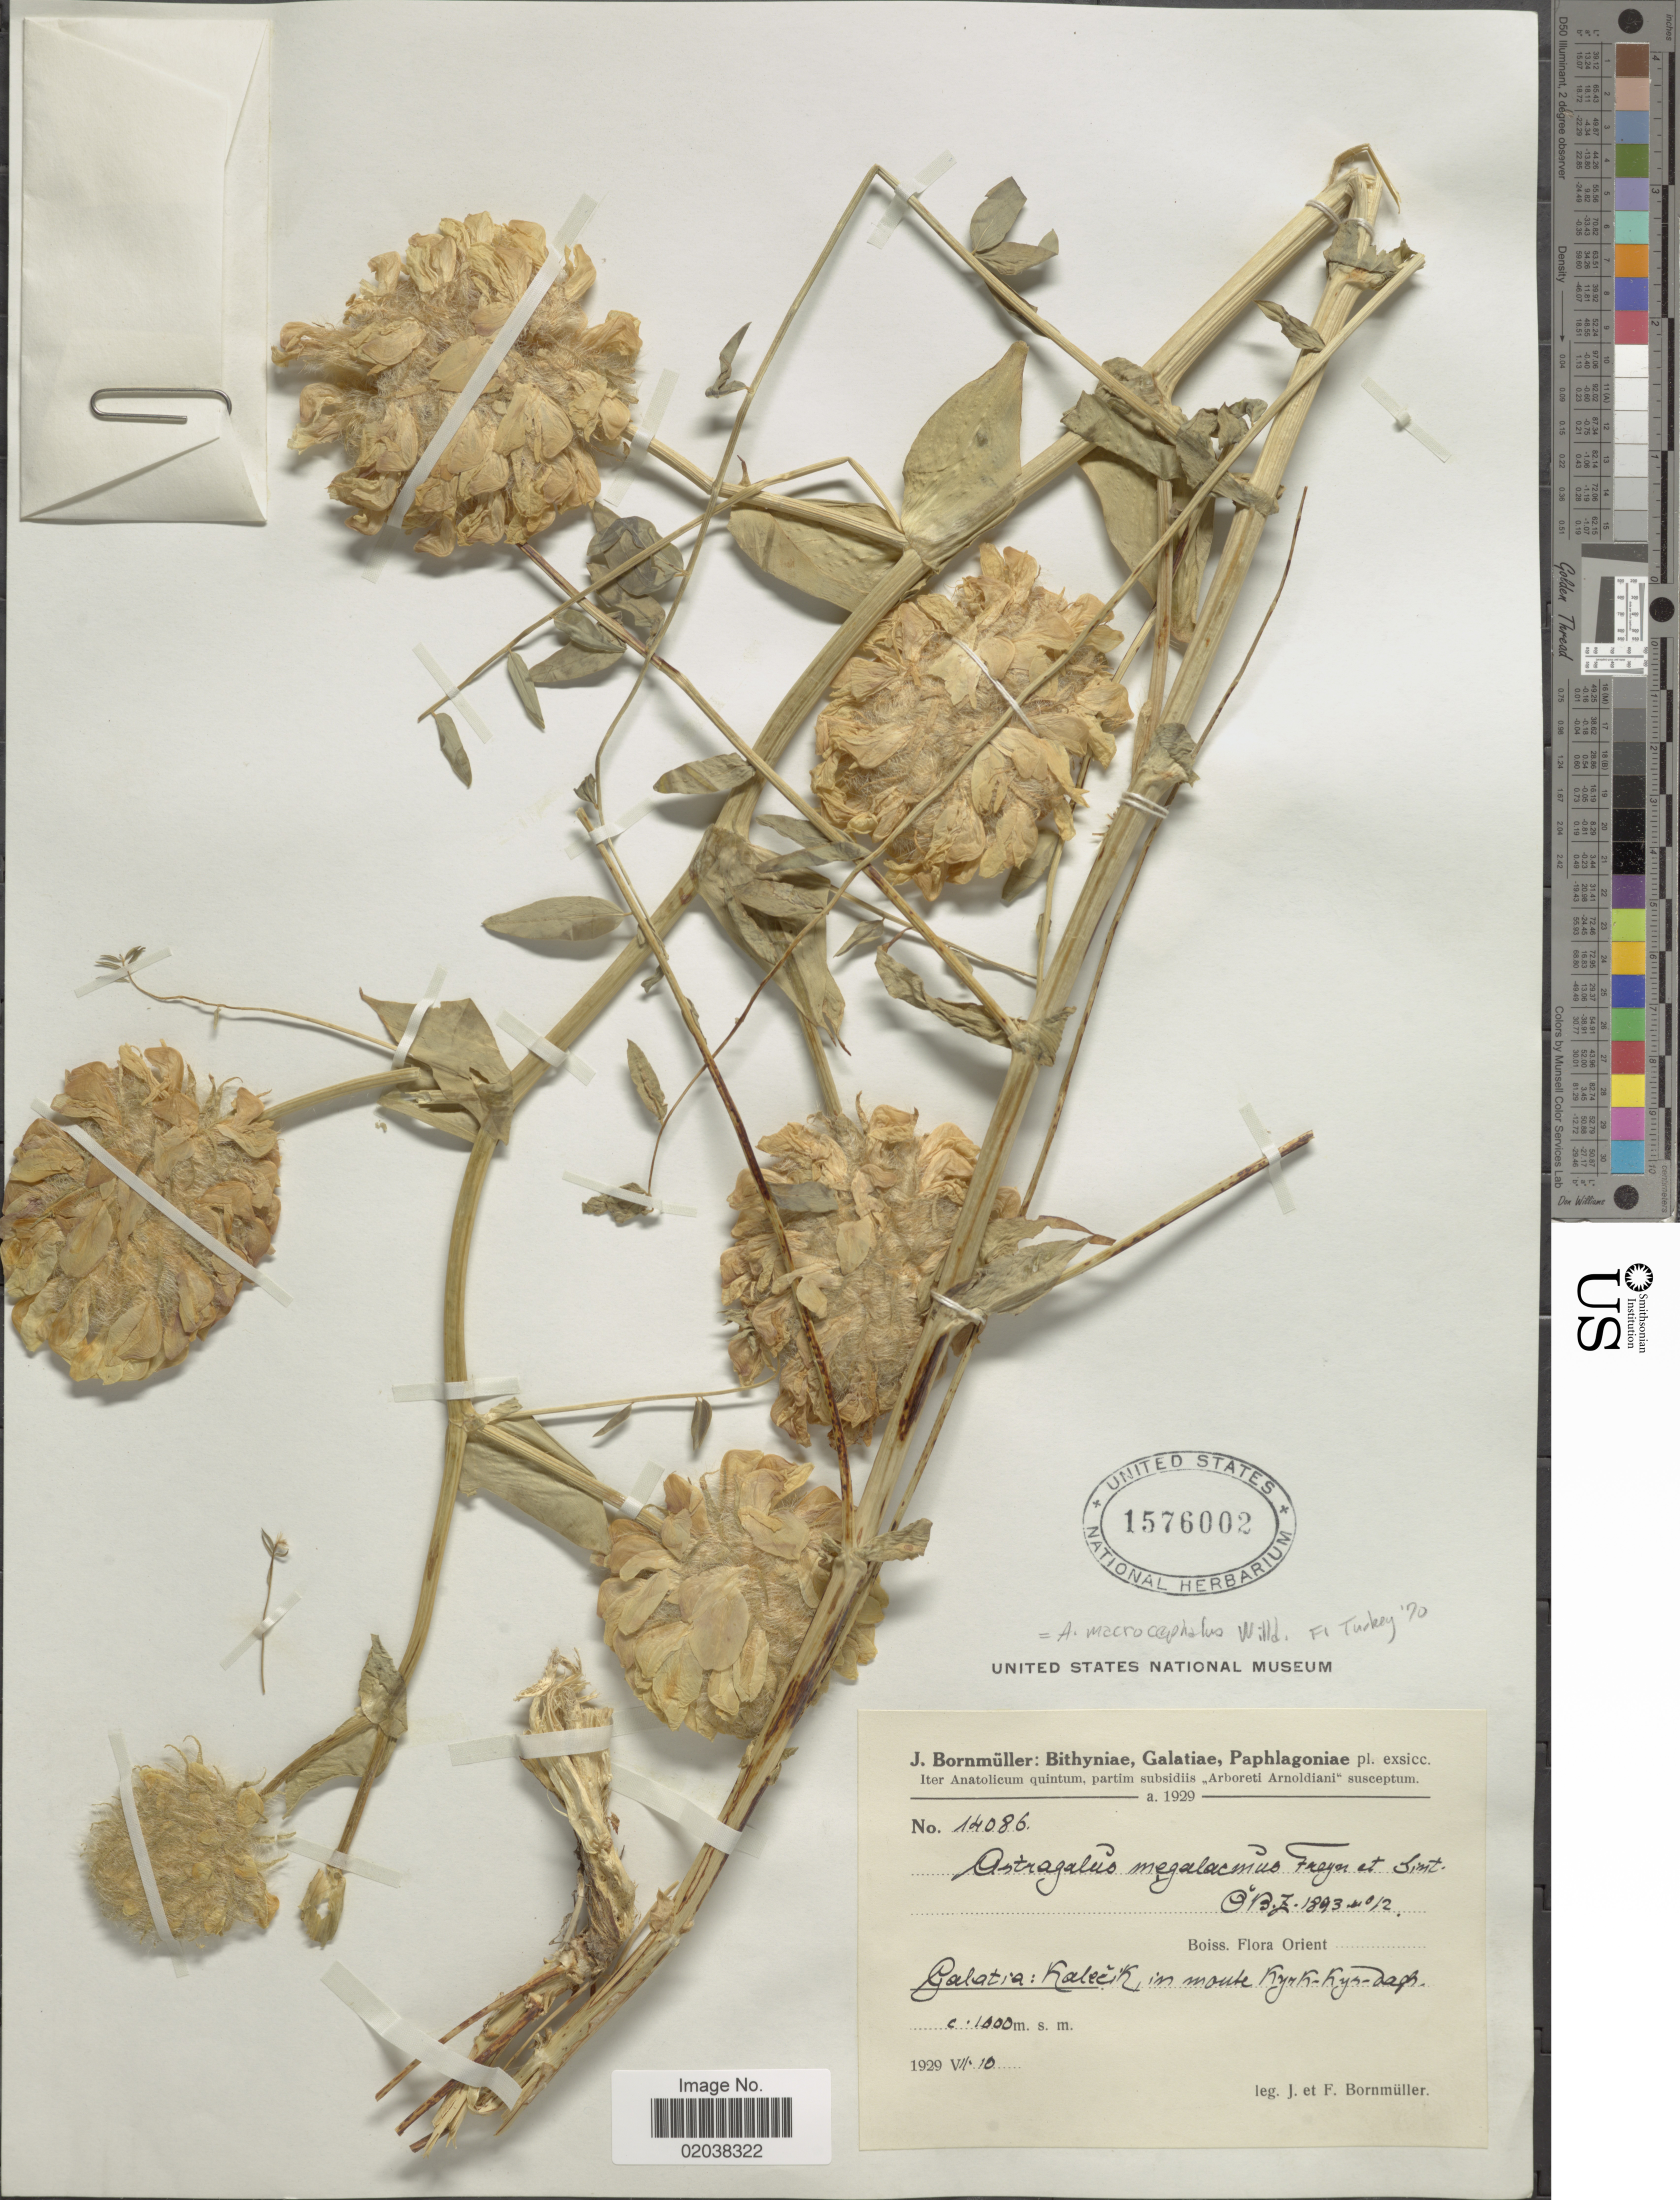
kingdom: Plantae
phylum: Tracheophyta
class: Magnoliopsida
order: Fabales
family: Fabaceae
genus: Astragalus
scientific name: Astragalus macrocephalus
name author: Willd.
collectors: J. Bornmüller & A. Bornmüller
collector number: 14086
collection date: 1929-07-10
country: Turkey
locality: Boiss. Orient. Galatia: Kaleik, in monte Kynk-Lyn-daph [interpreted]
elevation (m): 1000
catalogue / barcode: US 1576002